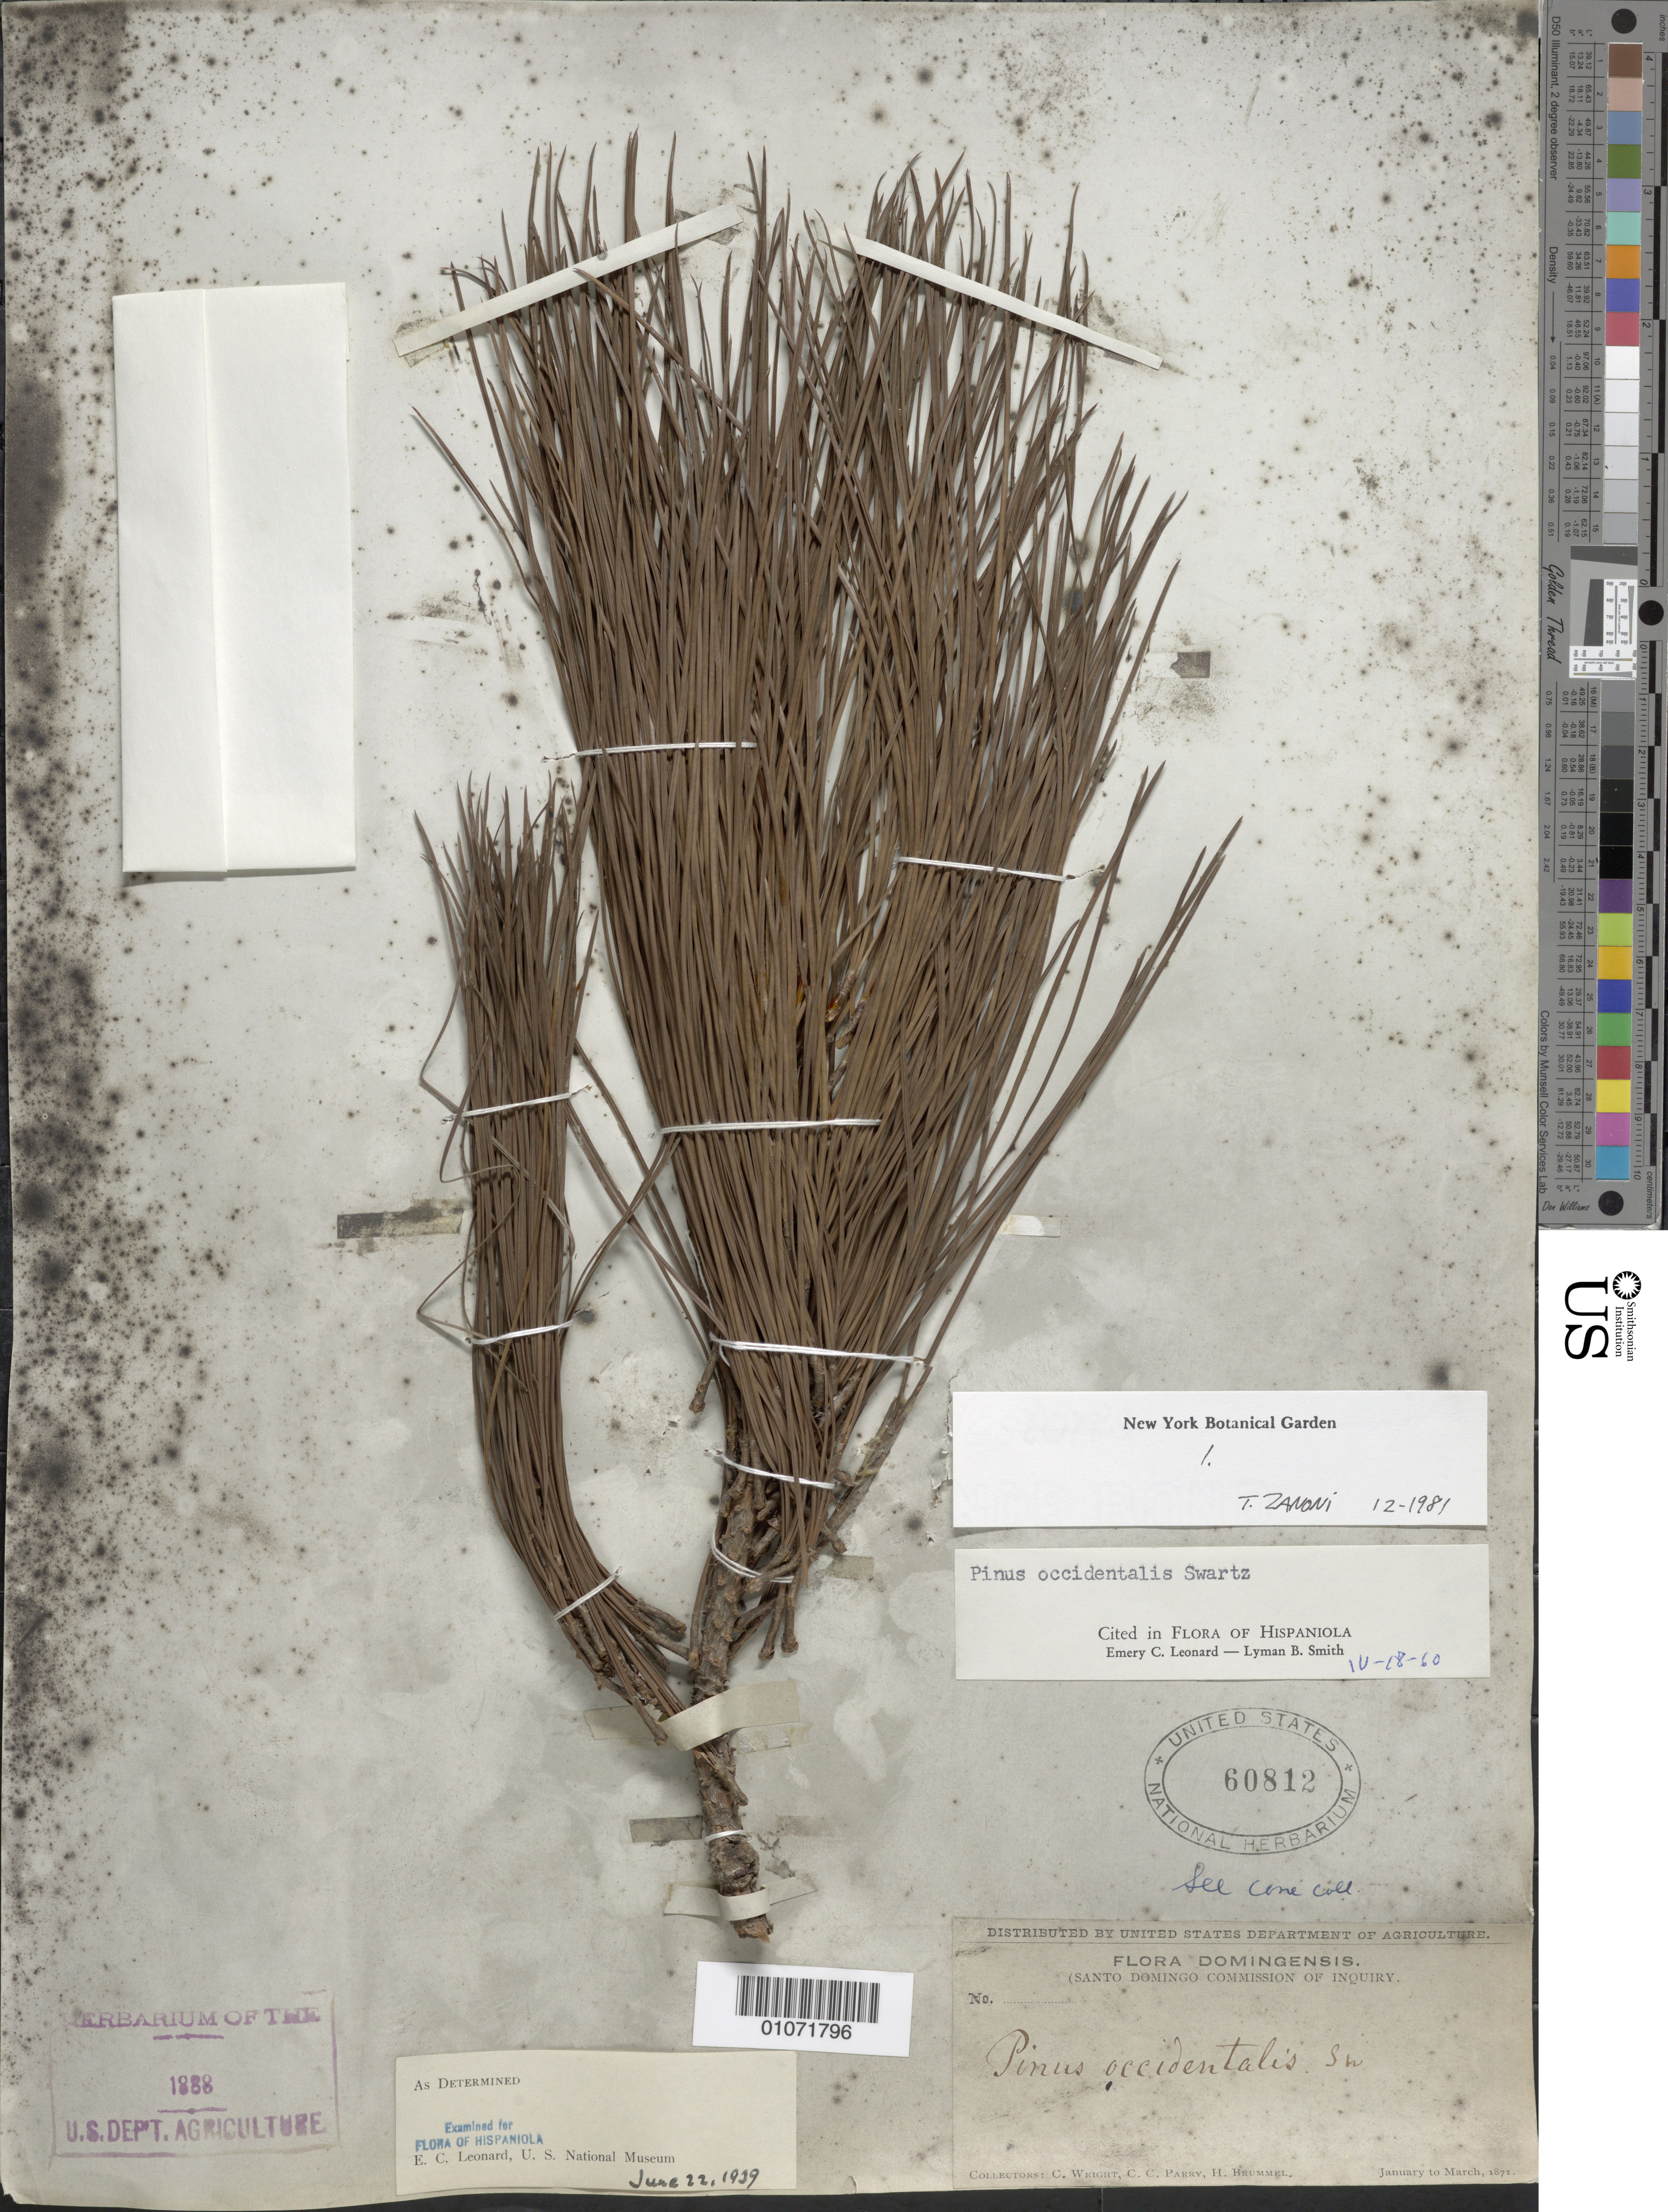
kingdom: Plantae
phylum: Tracheophyta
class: Pinopsida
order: Pinales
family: Pinaceae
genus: Pinus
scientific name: Pinus occidentalis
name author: Sw.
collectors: C. Wright, C. C. Parry & H. Brummel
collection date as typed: Jan 1871 to -- Mar 1871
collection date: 1871-01/1871-03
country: Dominican Republic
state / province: Distrito Nacional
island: Hispaniola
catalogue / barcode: US 60812